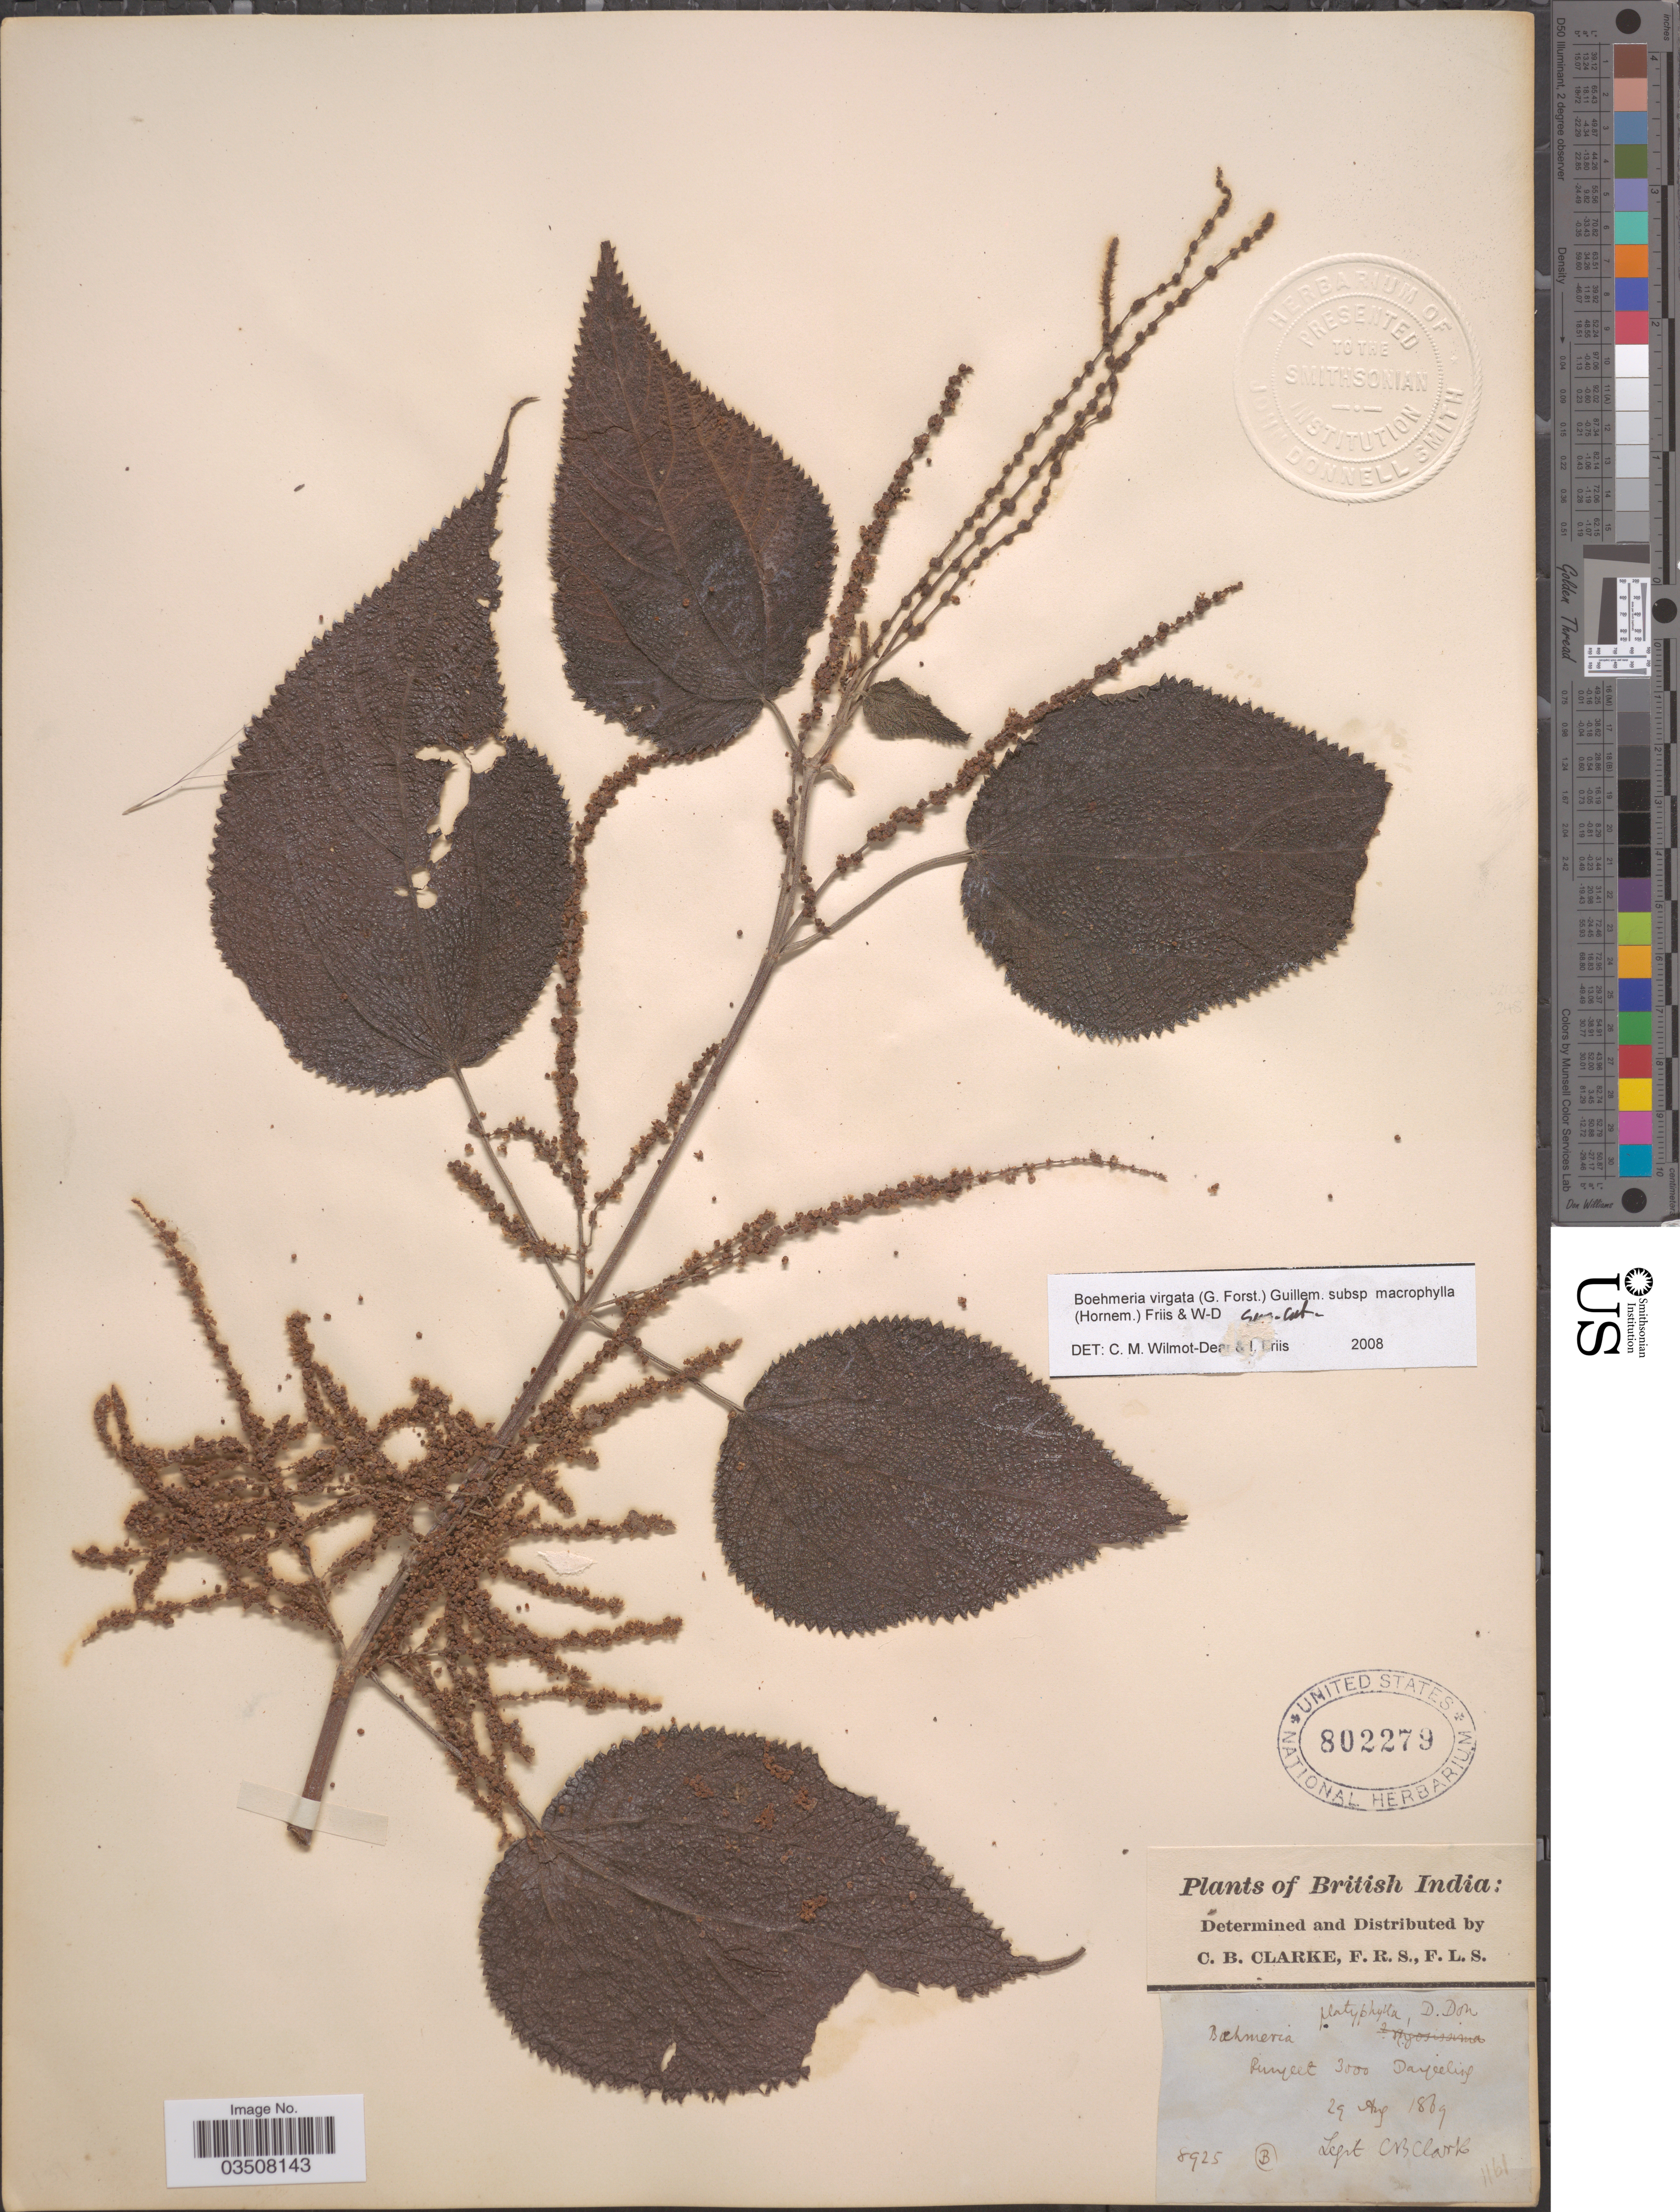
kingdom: Plantae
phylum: Tracheophyta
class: Magnoliopsida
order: Rosales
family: Urticaceae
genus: Boehmeria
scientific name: Boehmeria virgata subsp. macrophylla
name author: (Hornem.) Friis & Wilmot-Dear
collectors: C. B. Clarke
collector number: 8925C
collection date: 1869-08-29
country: India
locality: British India. Rungbee, Darjeeling.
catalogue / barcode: US 802279